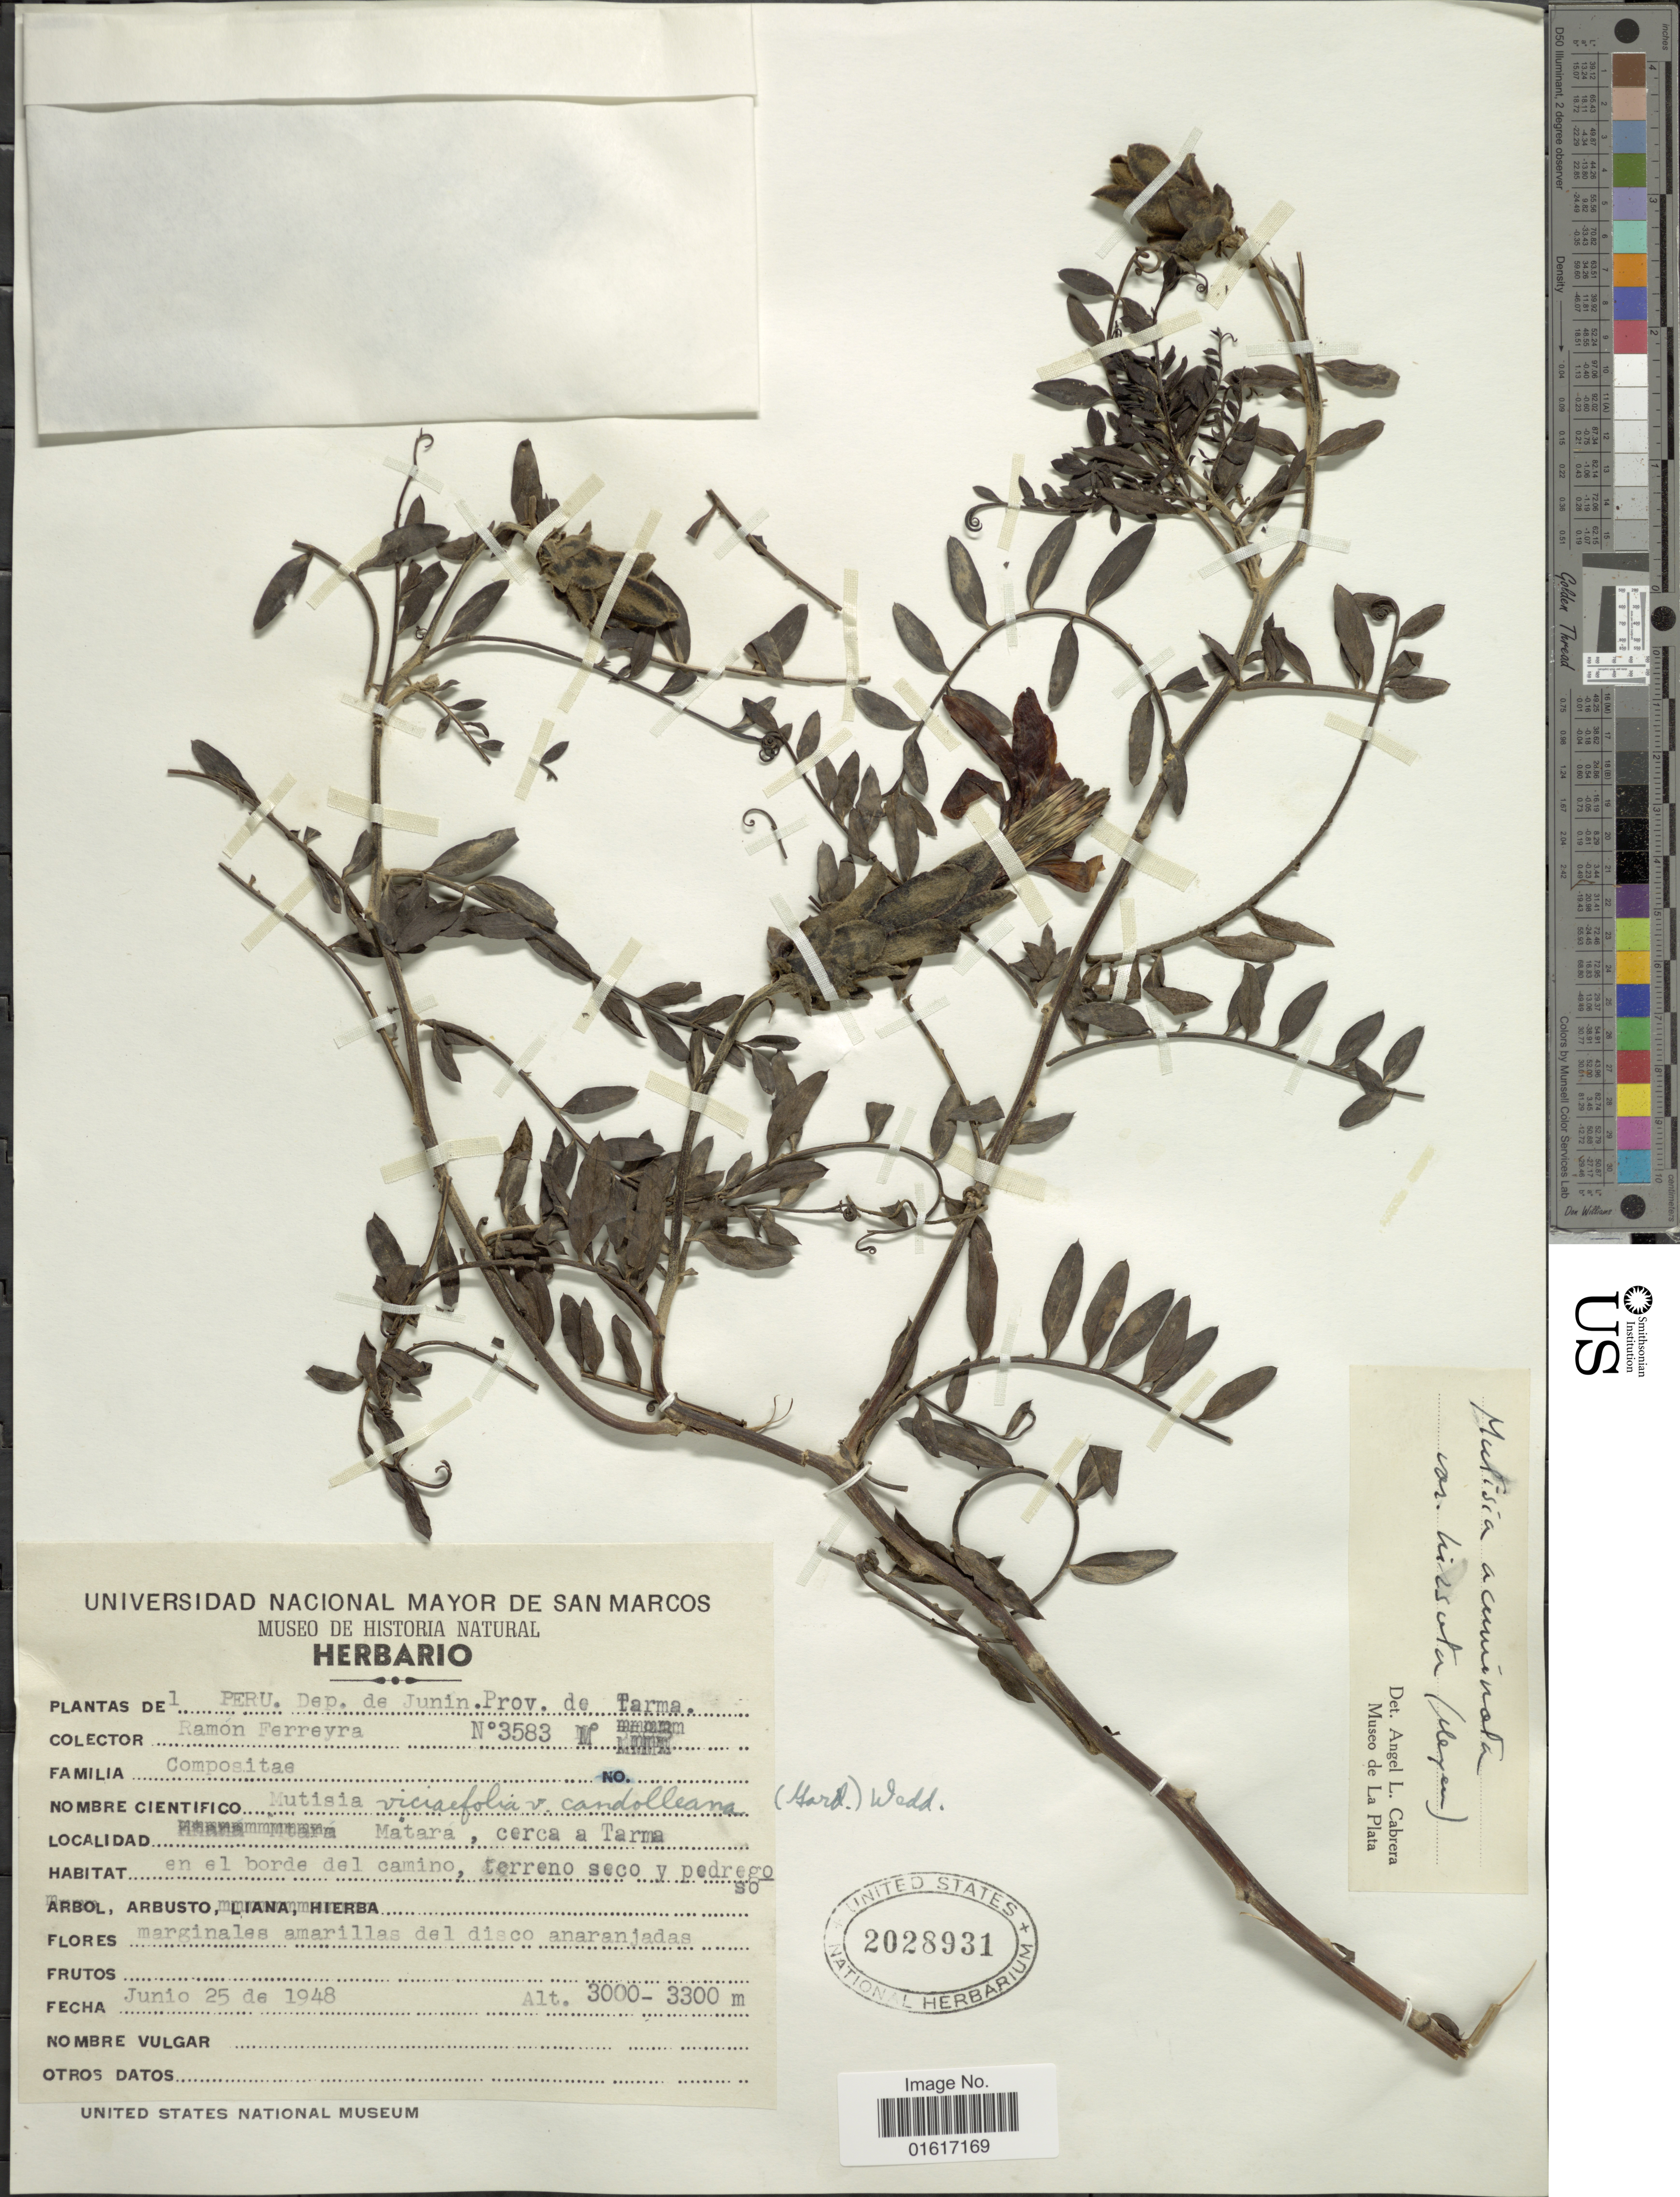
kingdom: Plantae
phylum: Tracheophyta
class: Magnoliopsida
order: Asterales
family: Asteraceae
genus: Mutisia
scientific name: Mutisia acuminata var. hirsuta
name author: (Meyen) Cabrera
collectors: R. A. Ferreyra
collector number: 3583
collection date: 1948-06-25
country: Peru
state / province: Junín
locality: Prov. de Tarma. Matara, cerca a Tarma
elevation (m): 3000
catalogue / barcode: US 2028931